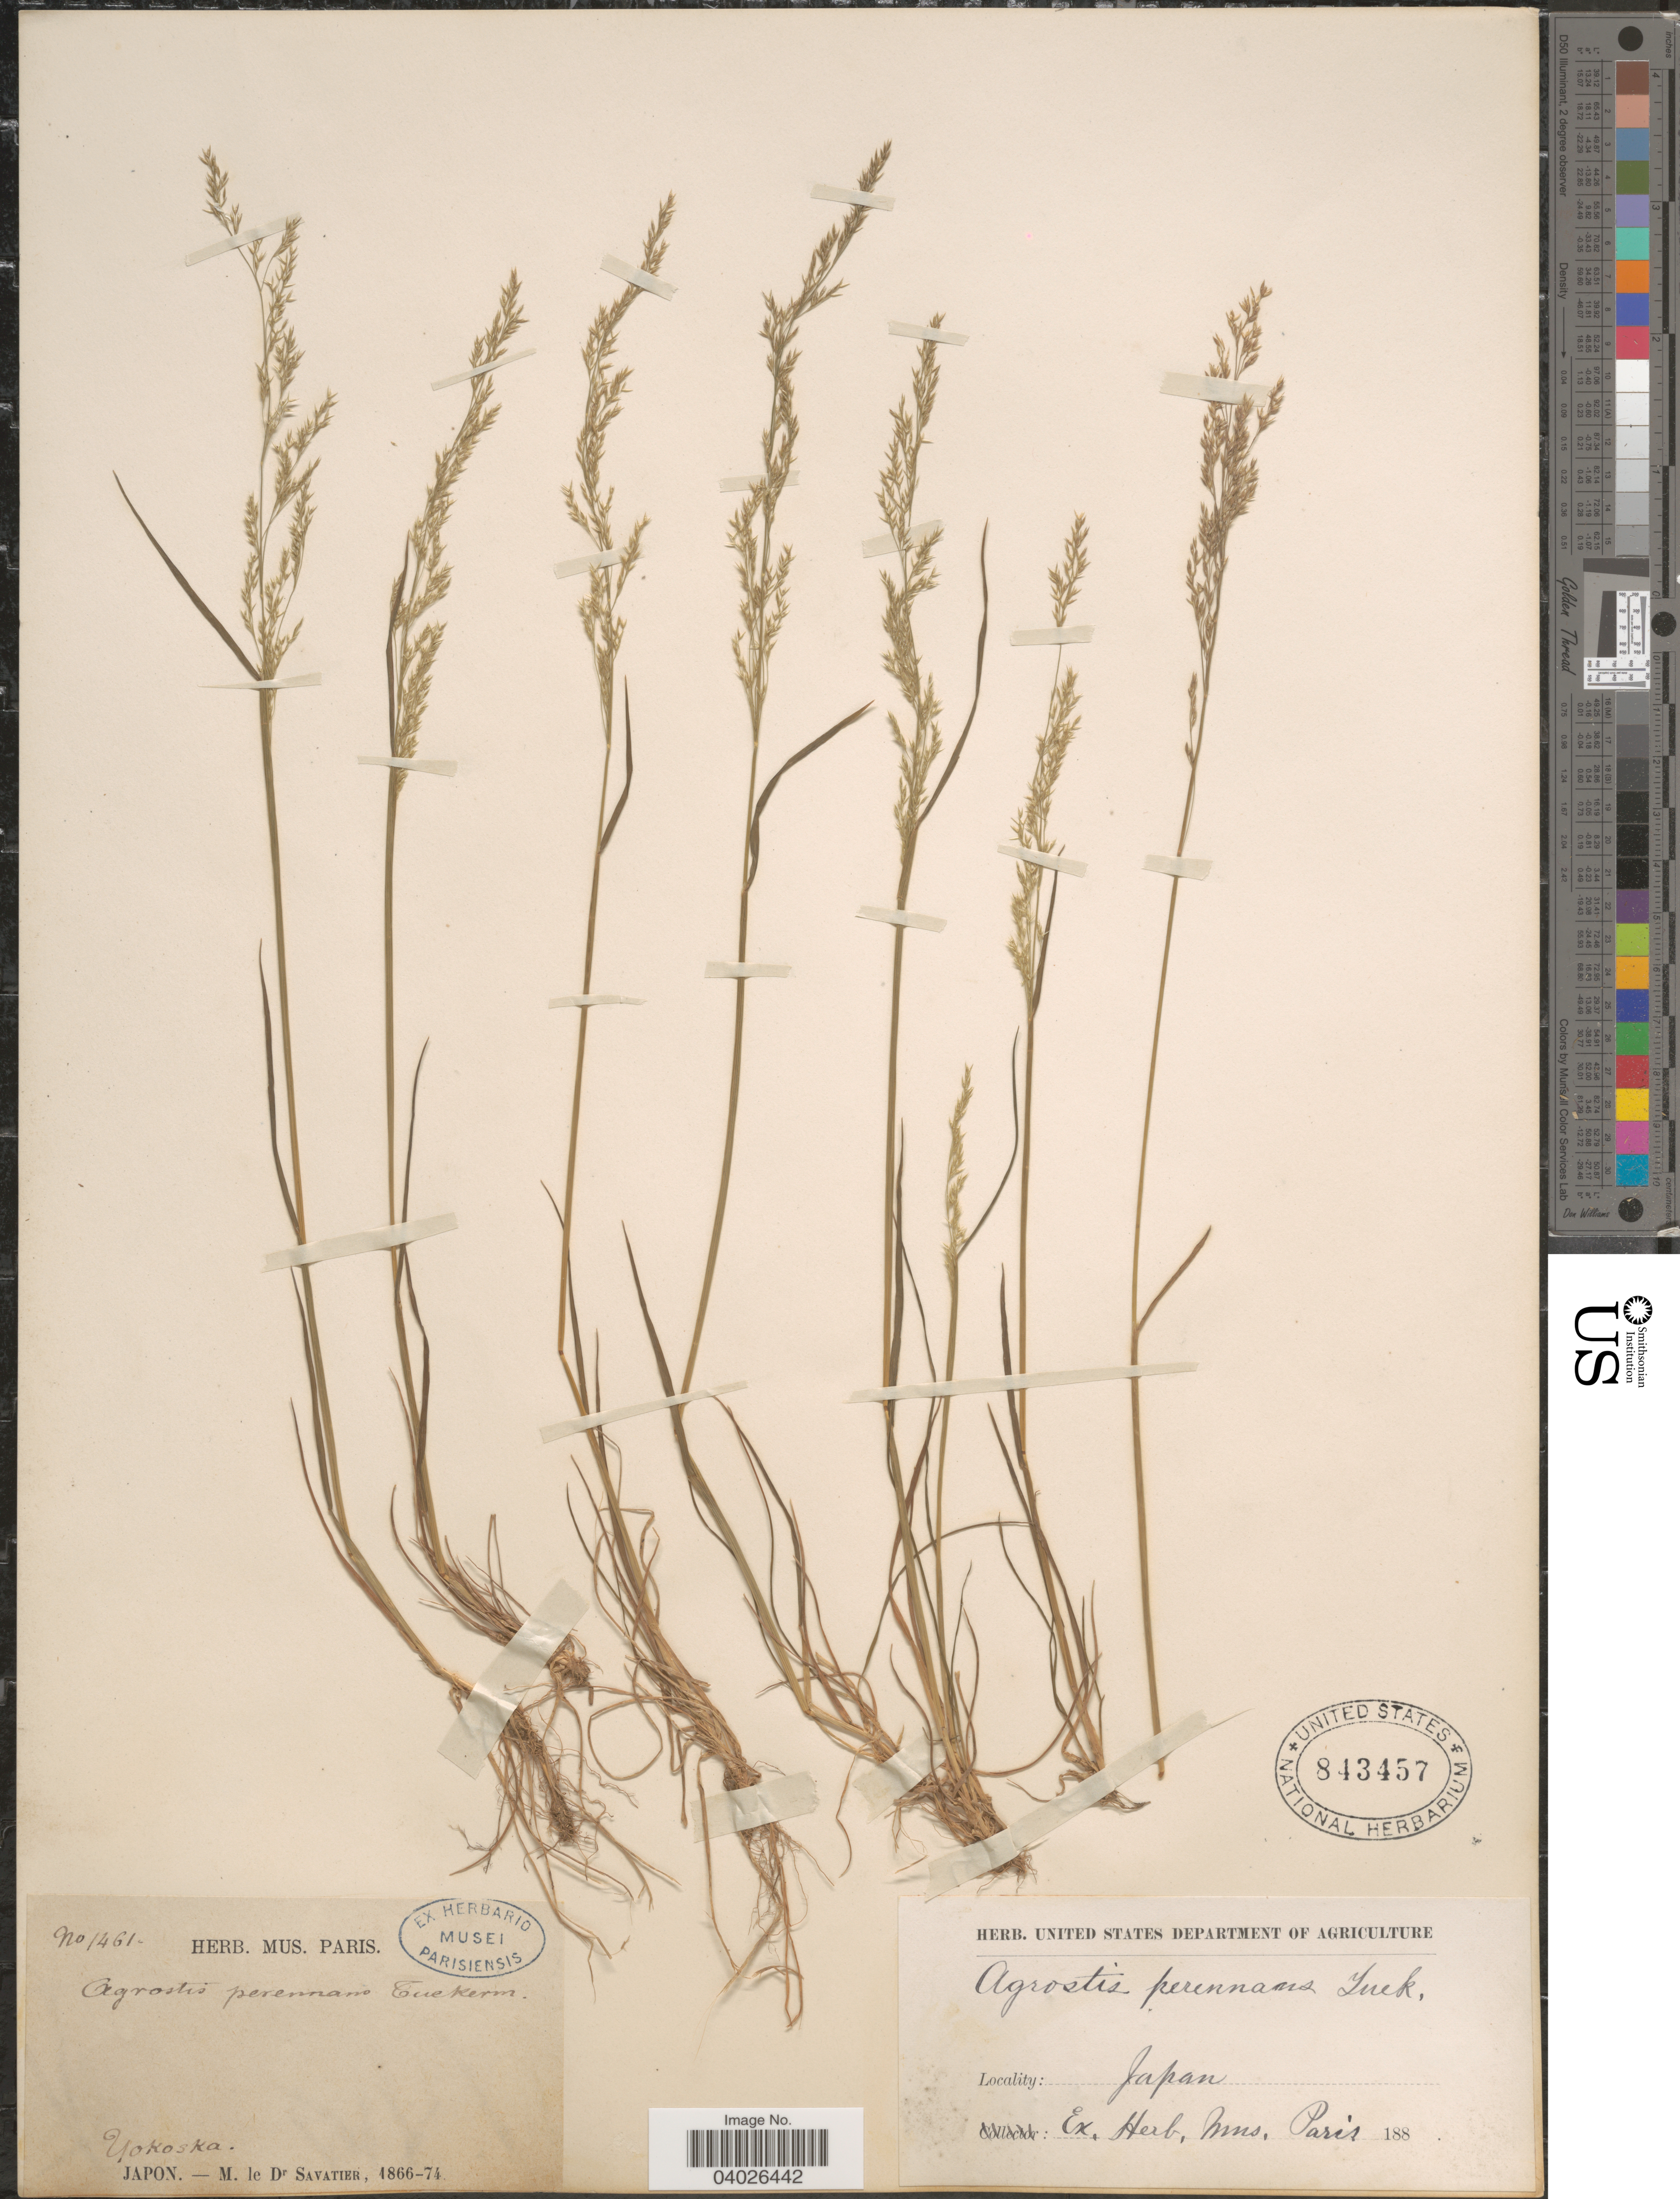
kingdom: Plantae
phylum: Tracheophyta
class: Liliopsida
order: Poales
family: Poaceae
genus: Agrostis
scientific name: Agrostis perennans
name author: (Walter) Tuck.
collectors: Savatier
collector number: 1461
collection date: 1866/1874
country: Japan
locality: Yokoska.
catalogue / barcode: US 843457